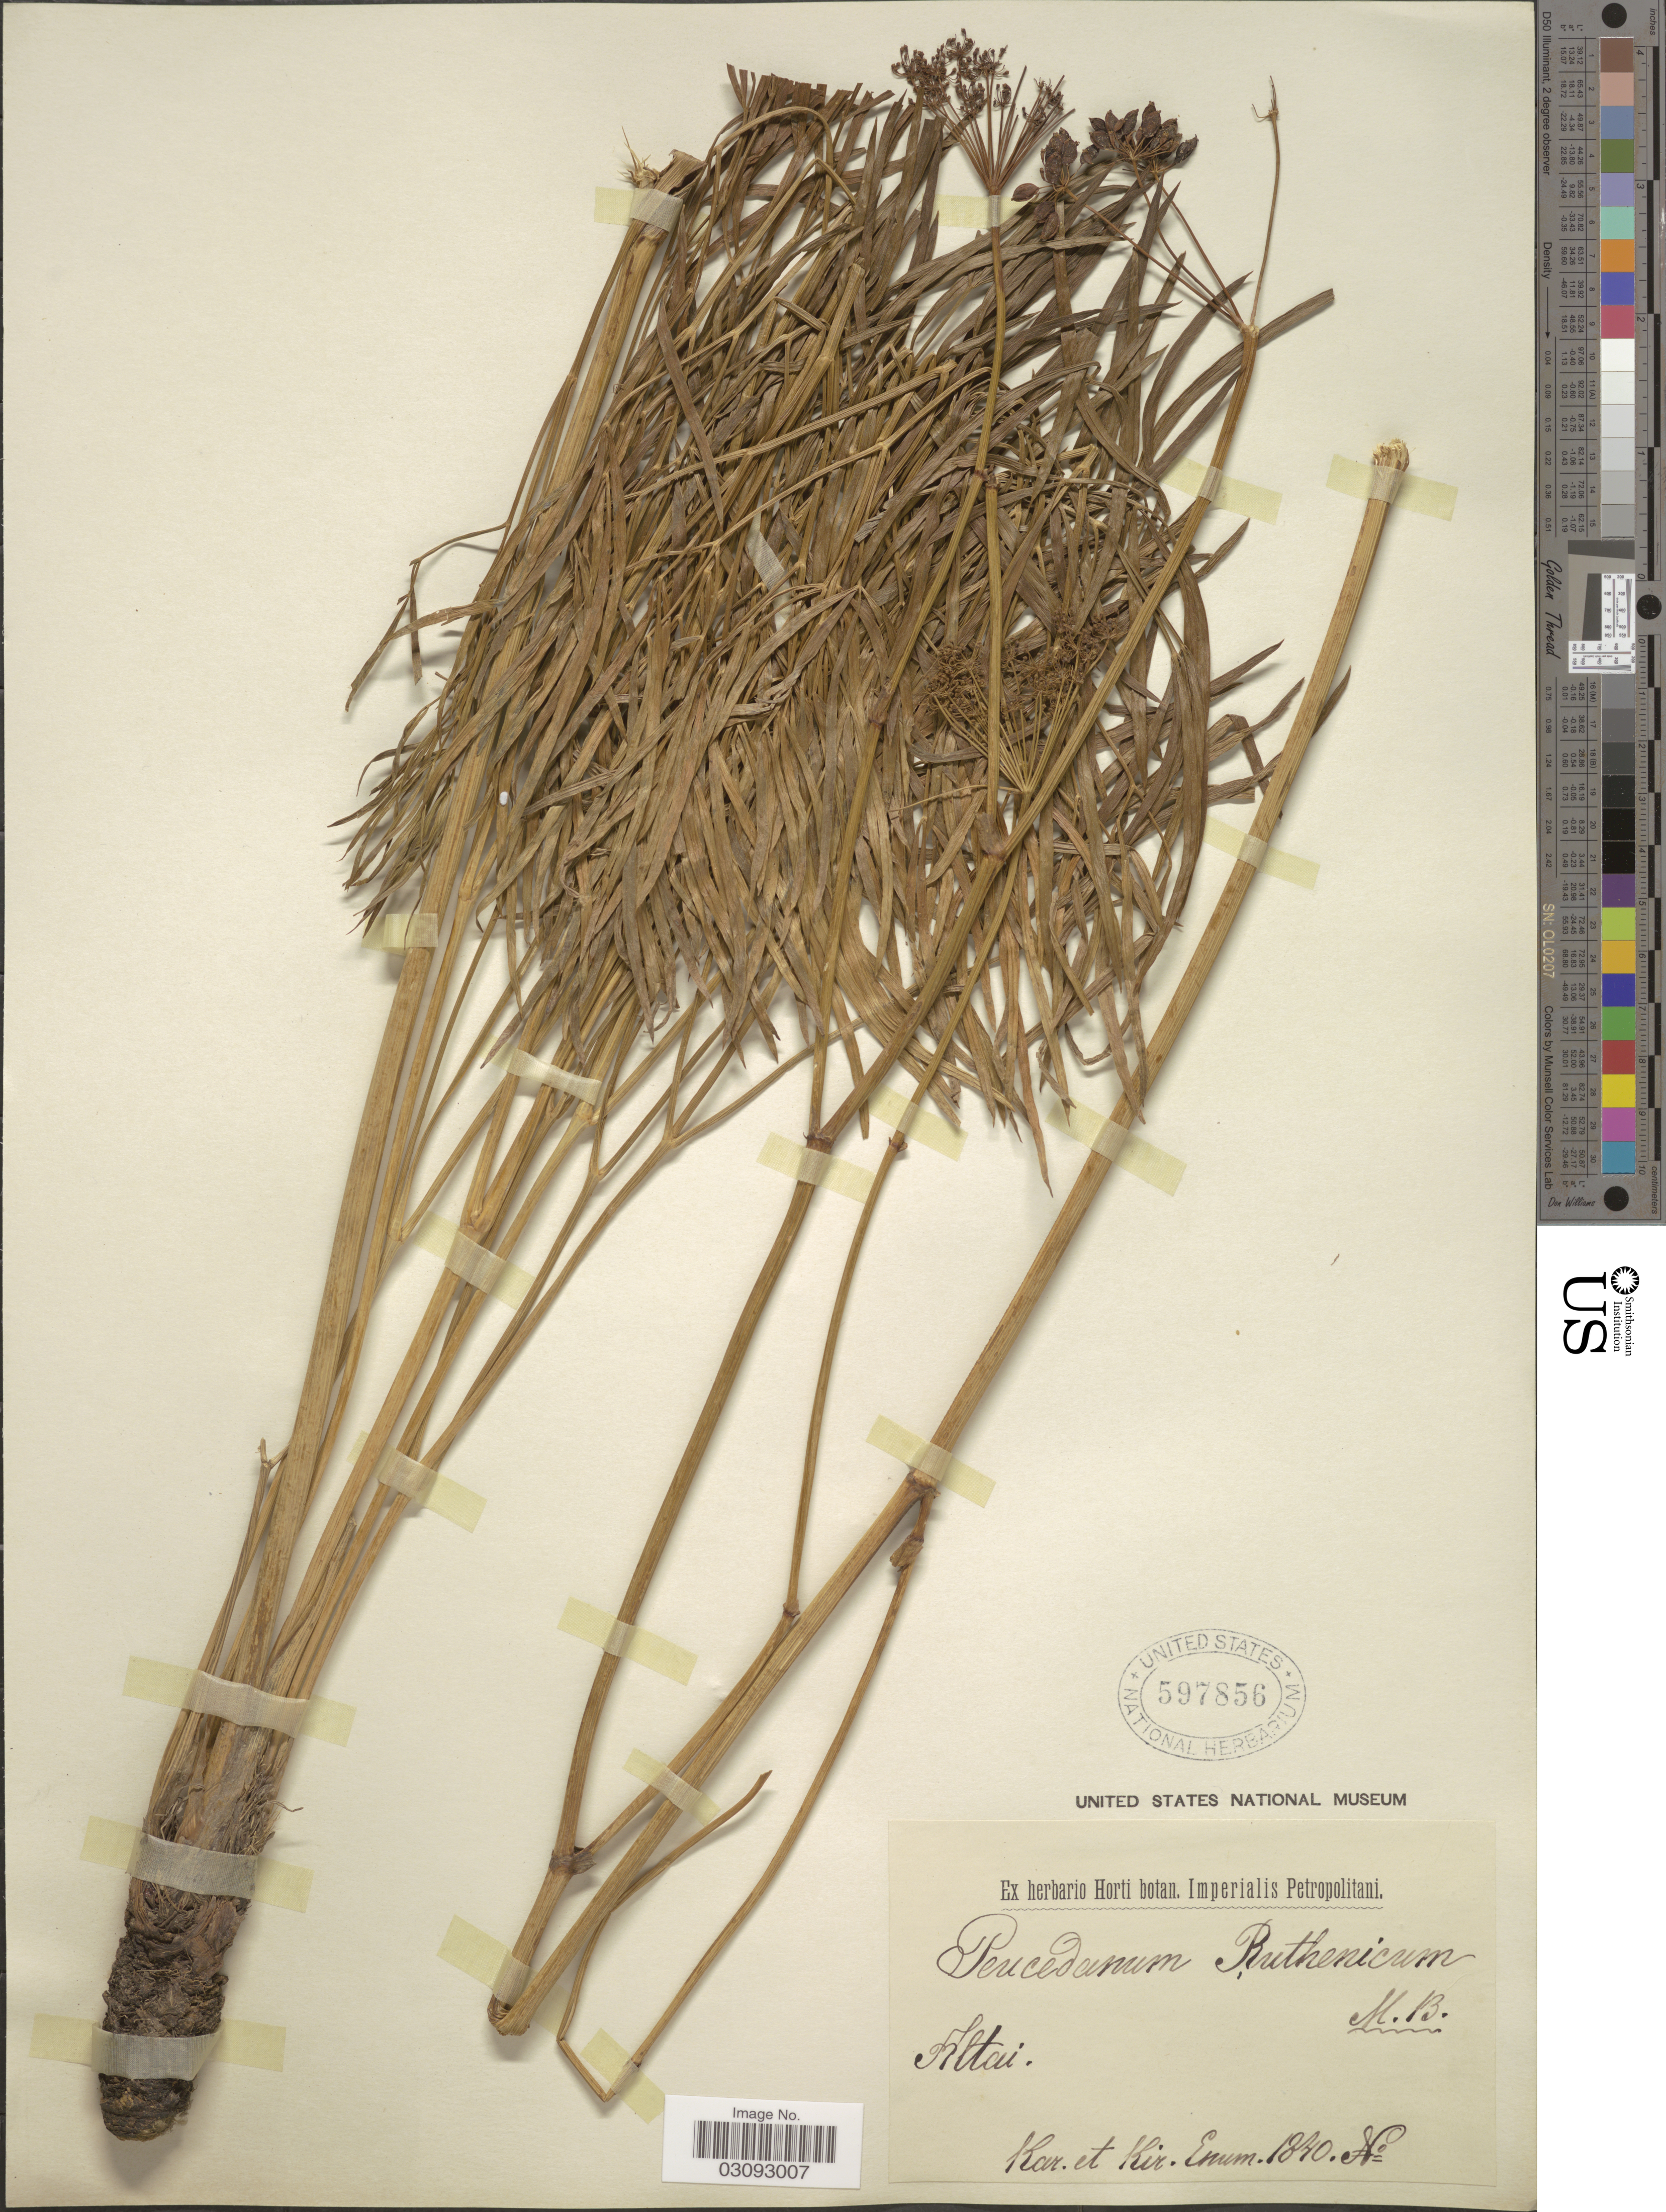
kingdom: Plantae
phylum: Tracheophyta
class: Magnoliopsida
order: Apiales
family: Apiaceae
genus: Peucedanum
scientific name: Peucedanum ruthenicum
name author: M. Bieb.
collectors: Kar. & Kir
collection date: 1840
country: Russian Federation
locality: Altai.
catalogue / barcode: US 597856